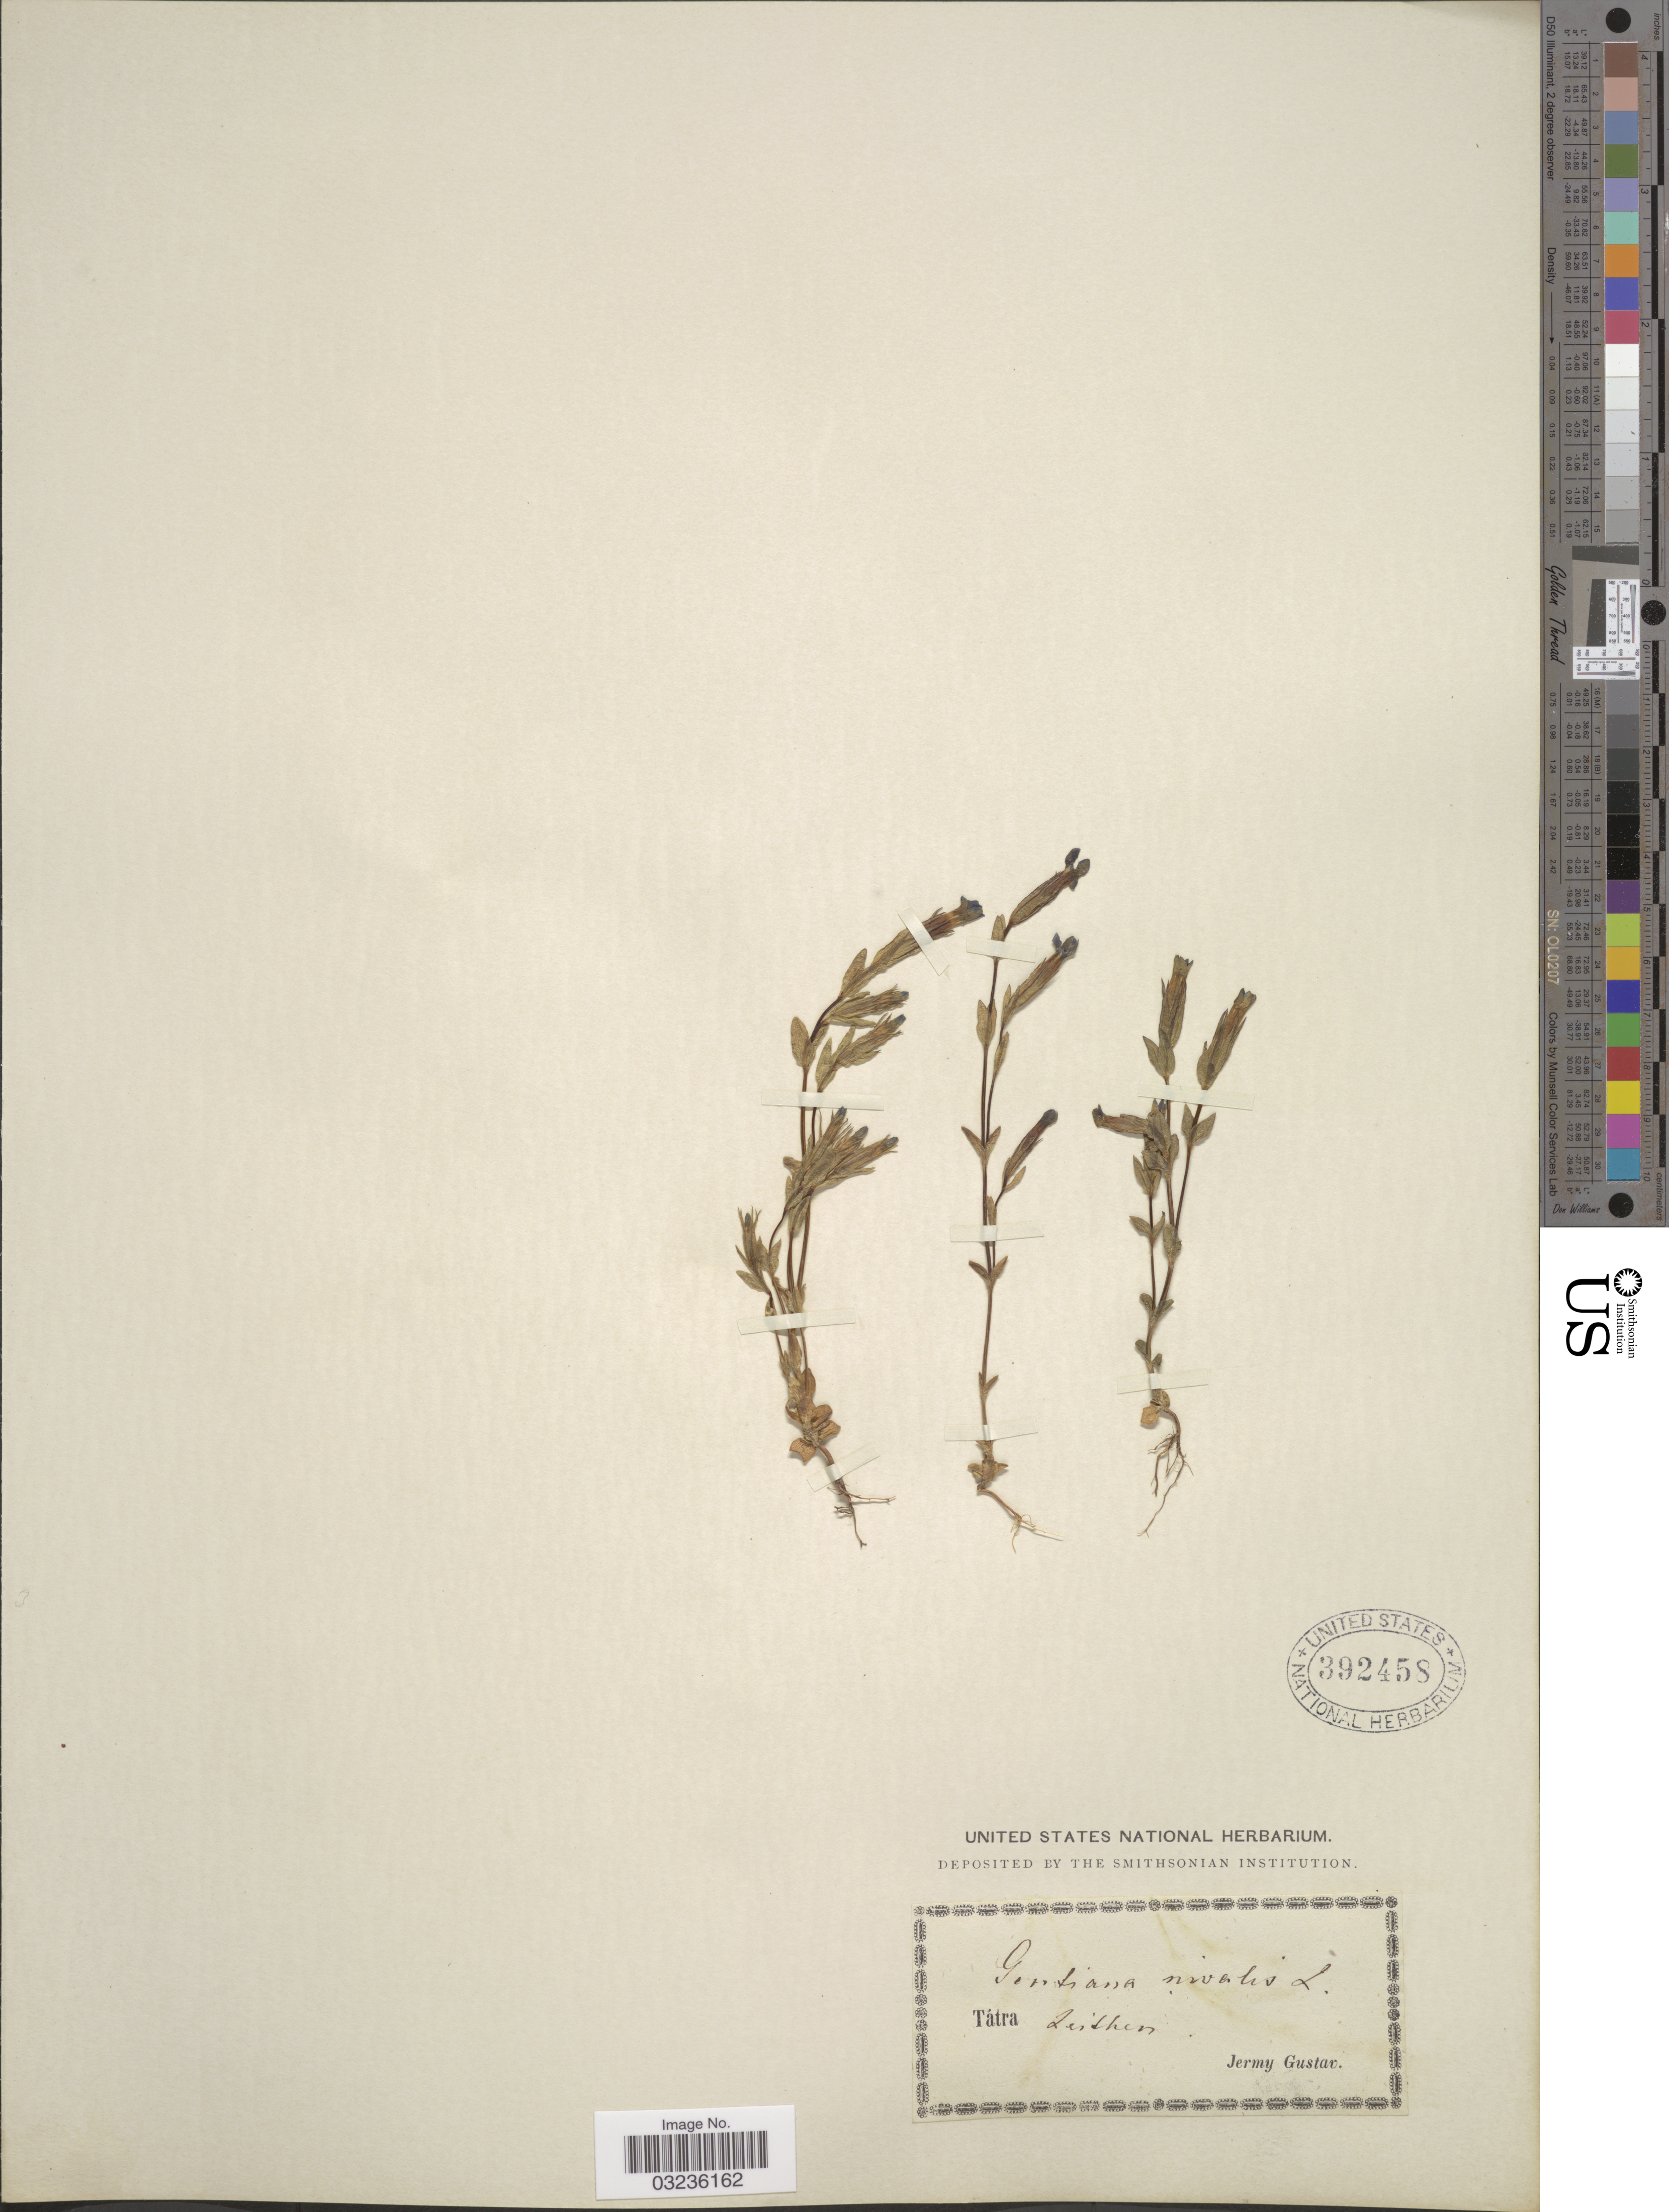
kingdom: Plantae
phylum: Tracheophyta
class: Magnoliopsida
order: Gentianales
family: Gentianaceae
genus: Gentiana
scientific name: Gentiana nivalis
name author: L.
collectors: J. Gustav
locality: Tátra, Lesther [interpreted].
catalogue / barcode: US 392458